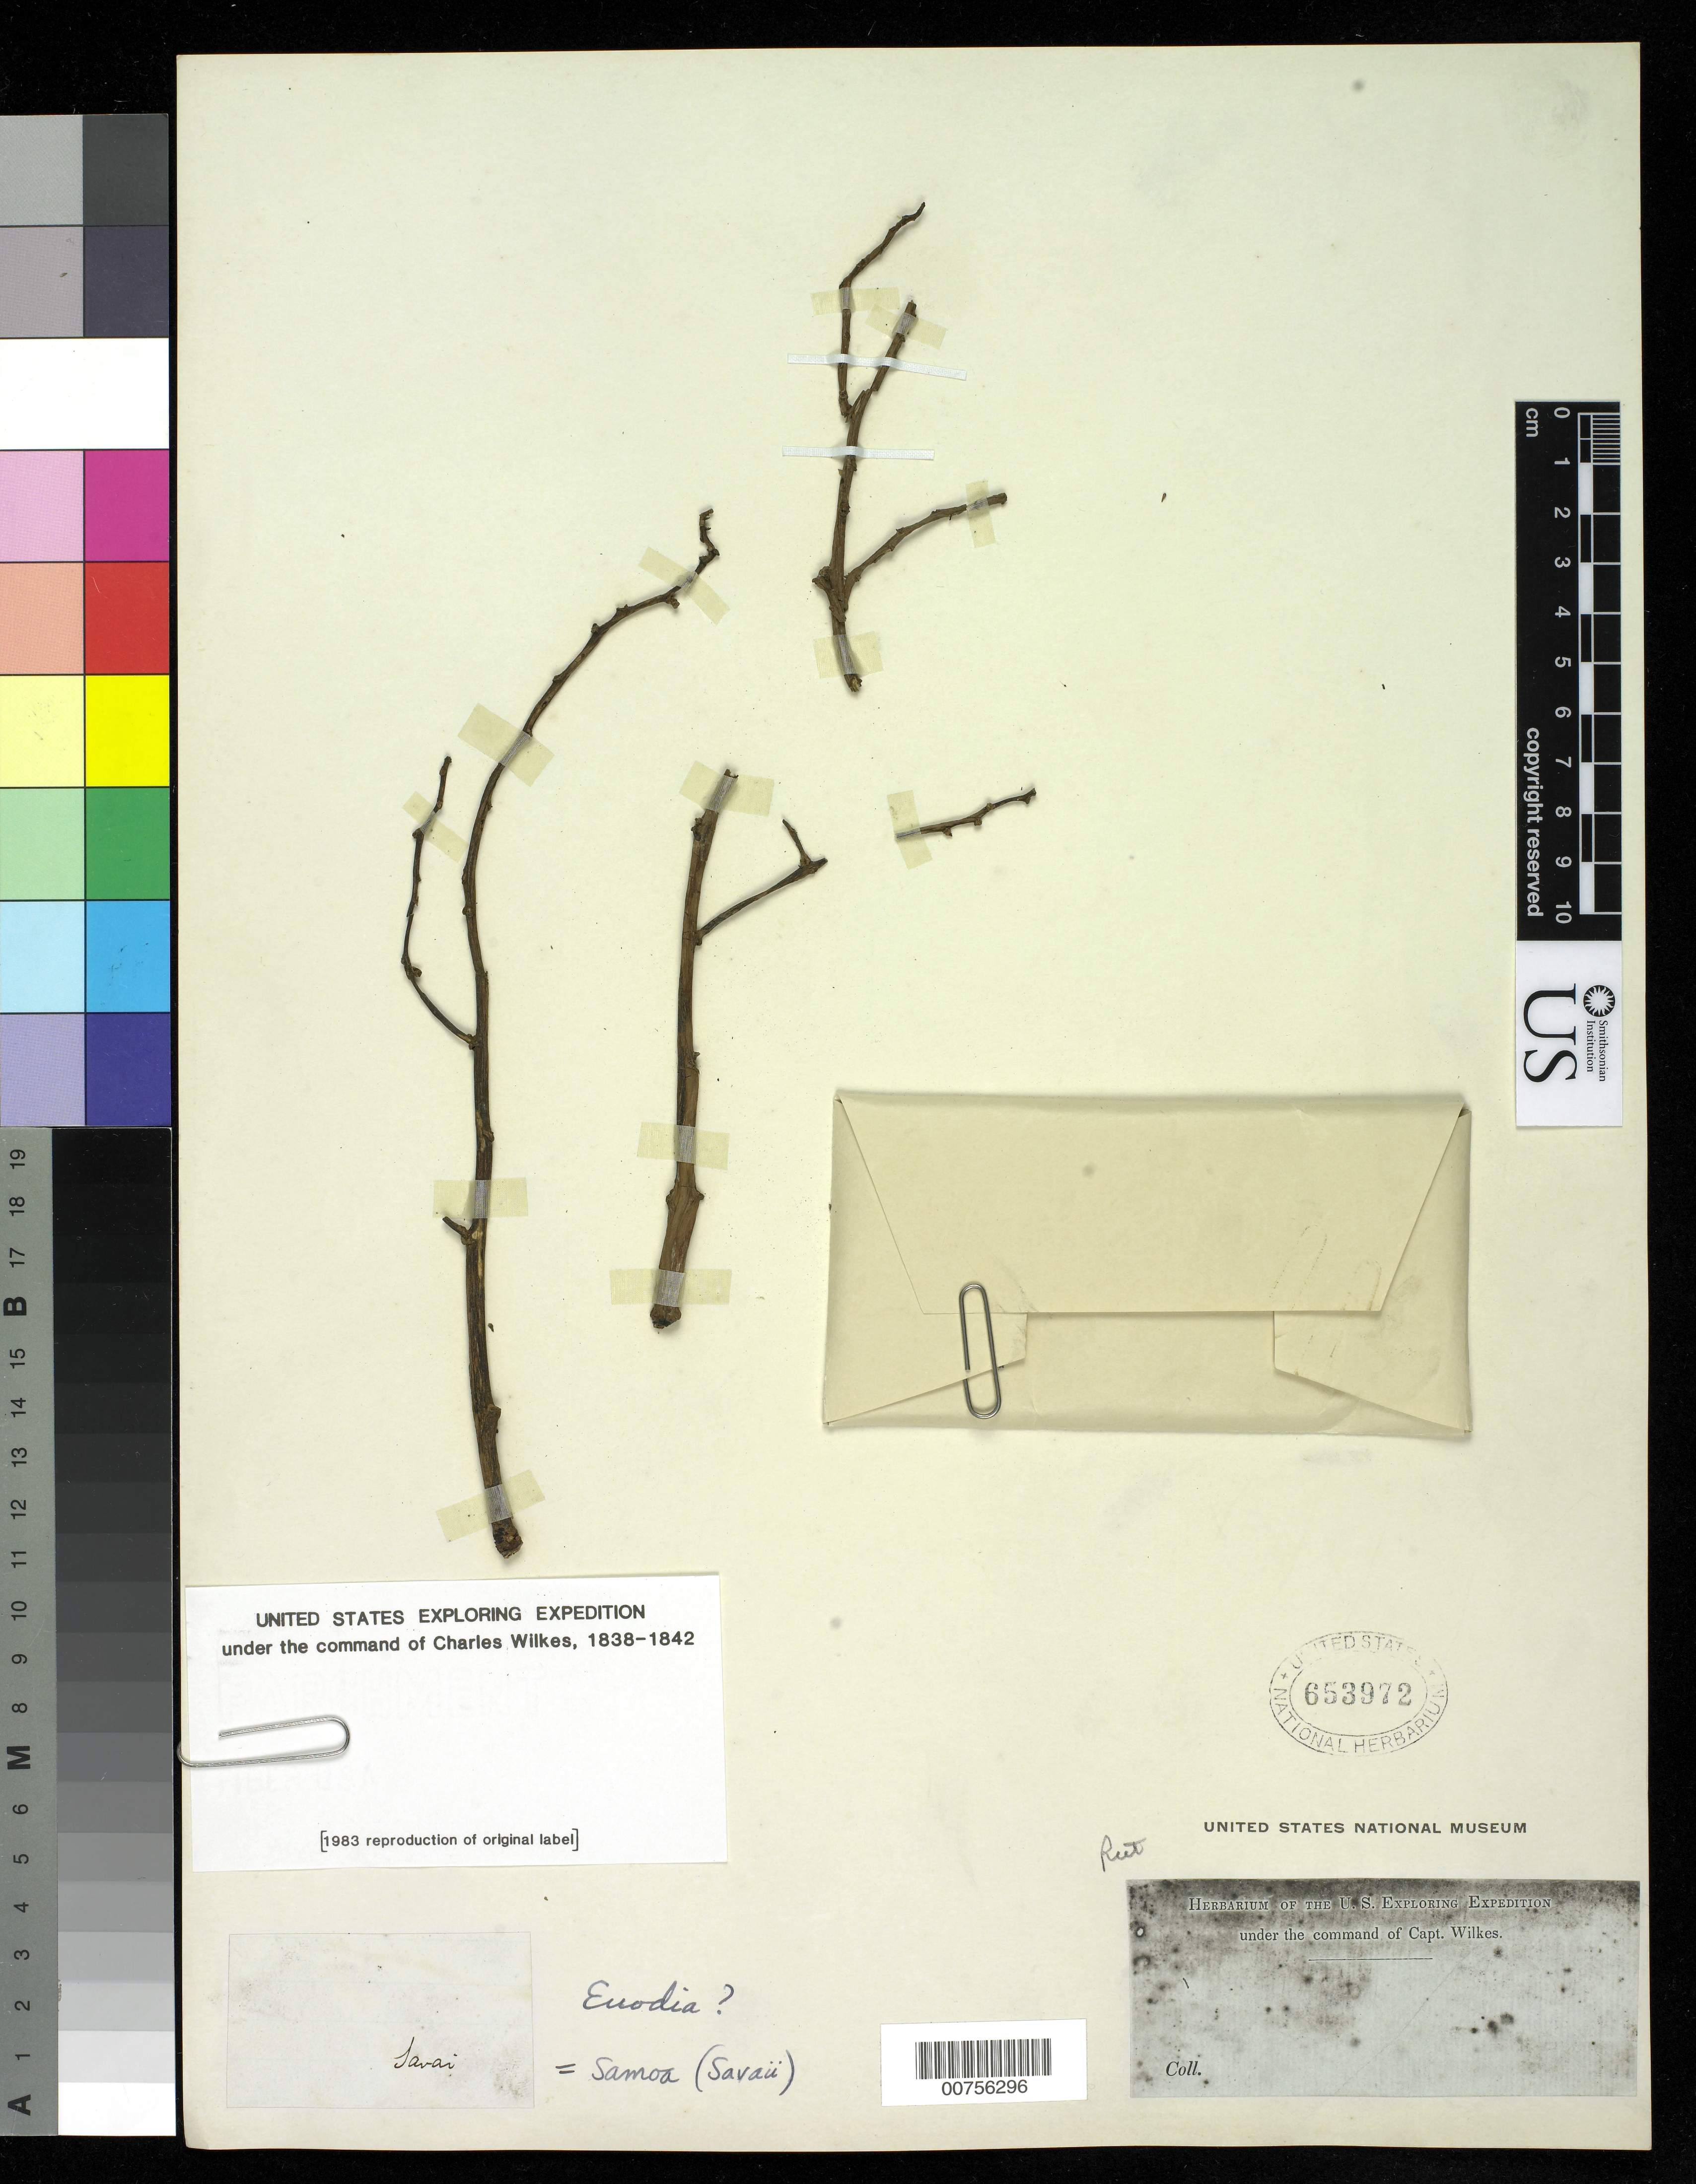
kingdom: Plantae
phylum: Tracheophyta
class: Magnoliopsida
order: Sapindales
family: Rutaceae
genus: Euodia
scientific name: Euodia hortensis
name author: J.R. Forst. & G. Forst.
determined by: Whistler, W. A.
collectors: Wilkes Explor. Exped.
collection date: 1838/1842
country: American Samoa / Samoa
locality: Samoan Islands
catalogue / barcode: US 653972